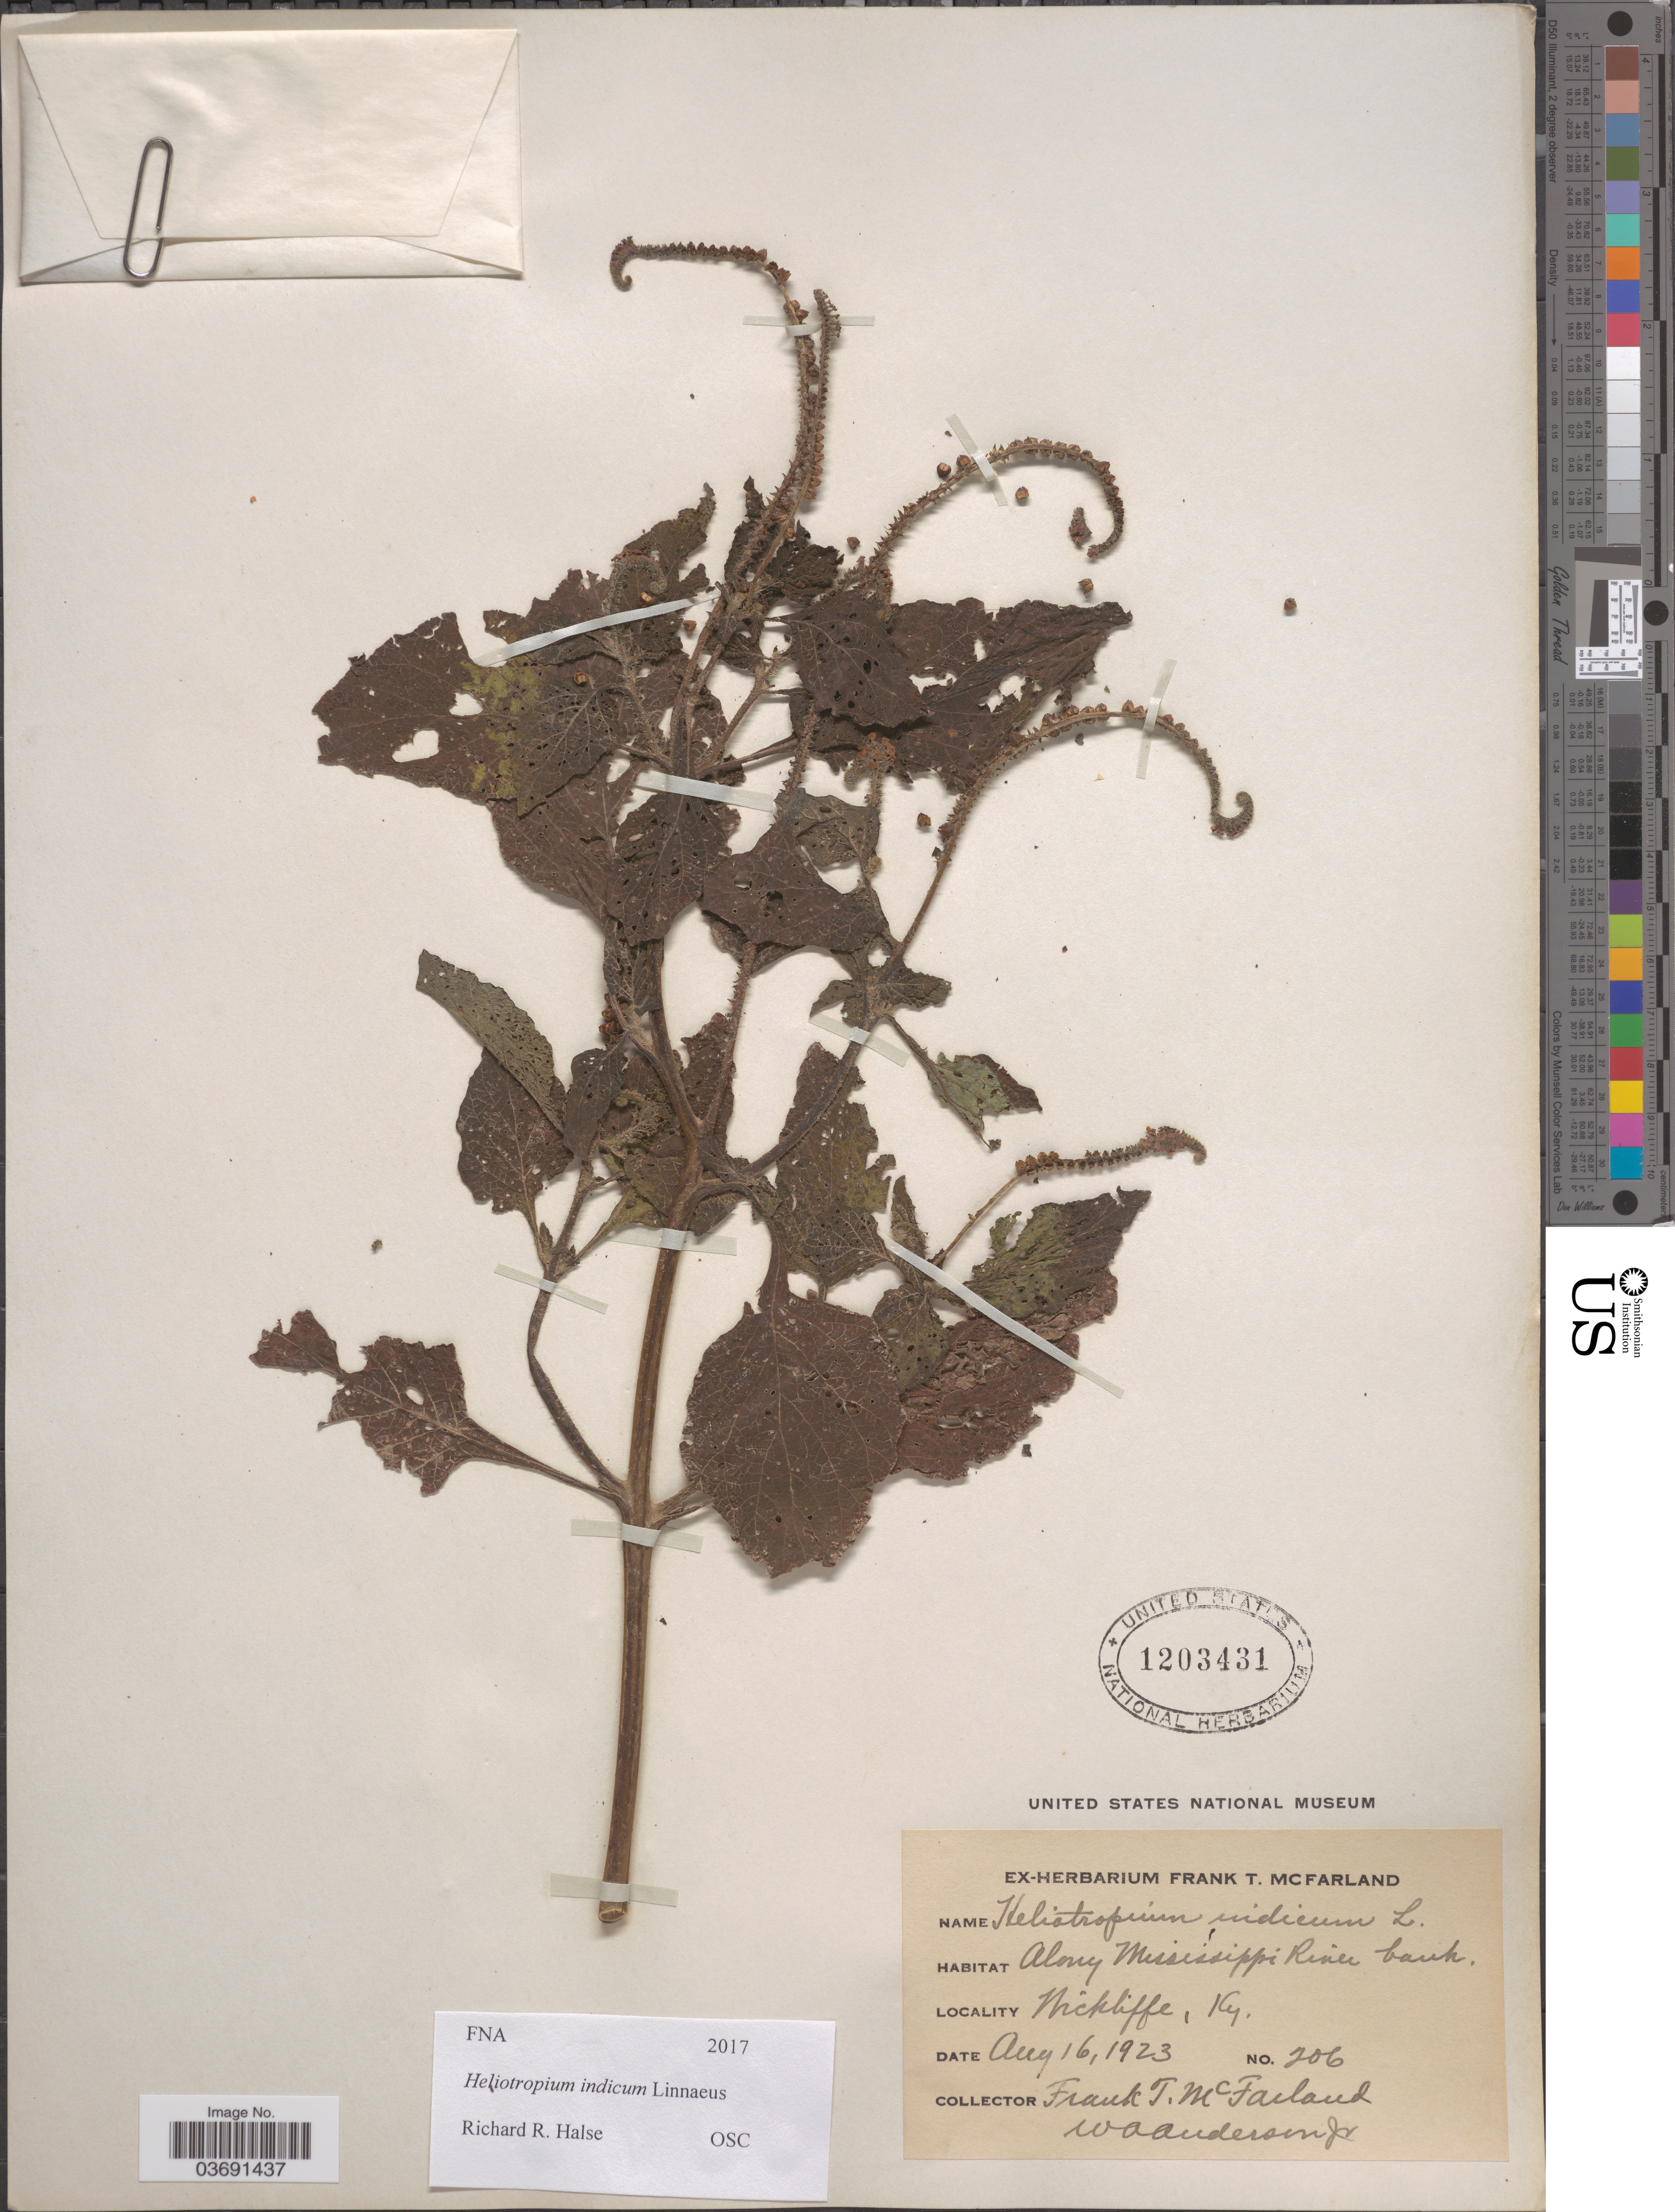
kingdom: Plantae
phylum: Tracheophyta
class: Magnoliopsida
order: Boraginales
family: Heliotropiaceae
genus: Heliotropium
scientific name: Heliotropium indicum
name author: L.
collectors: F. McFarland & W. A. Anderson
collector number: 206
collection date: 1923-08-16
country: United States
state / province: Kentucky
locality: Along Mississippi River bank. Nickliffe.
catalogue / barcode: US 1203431